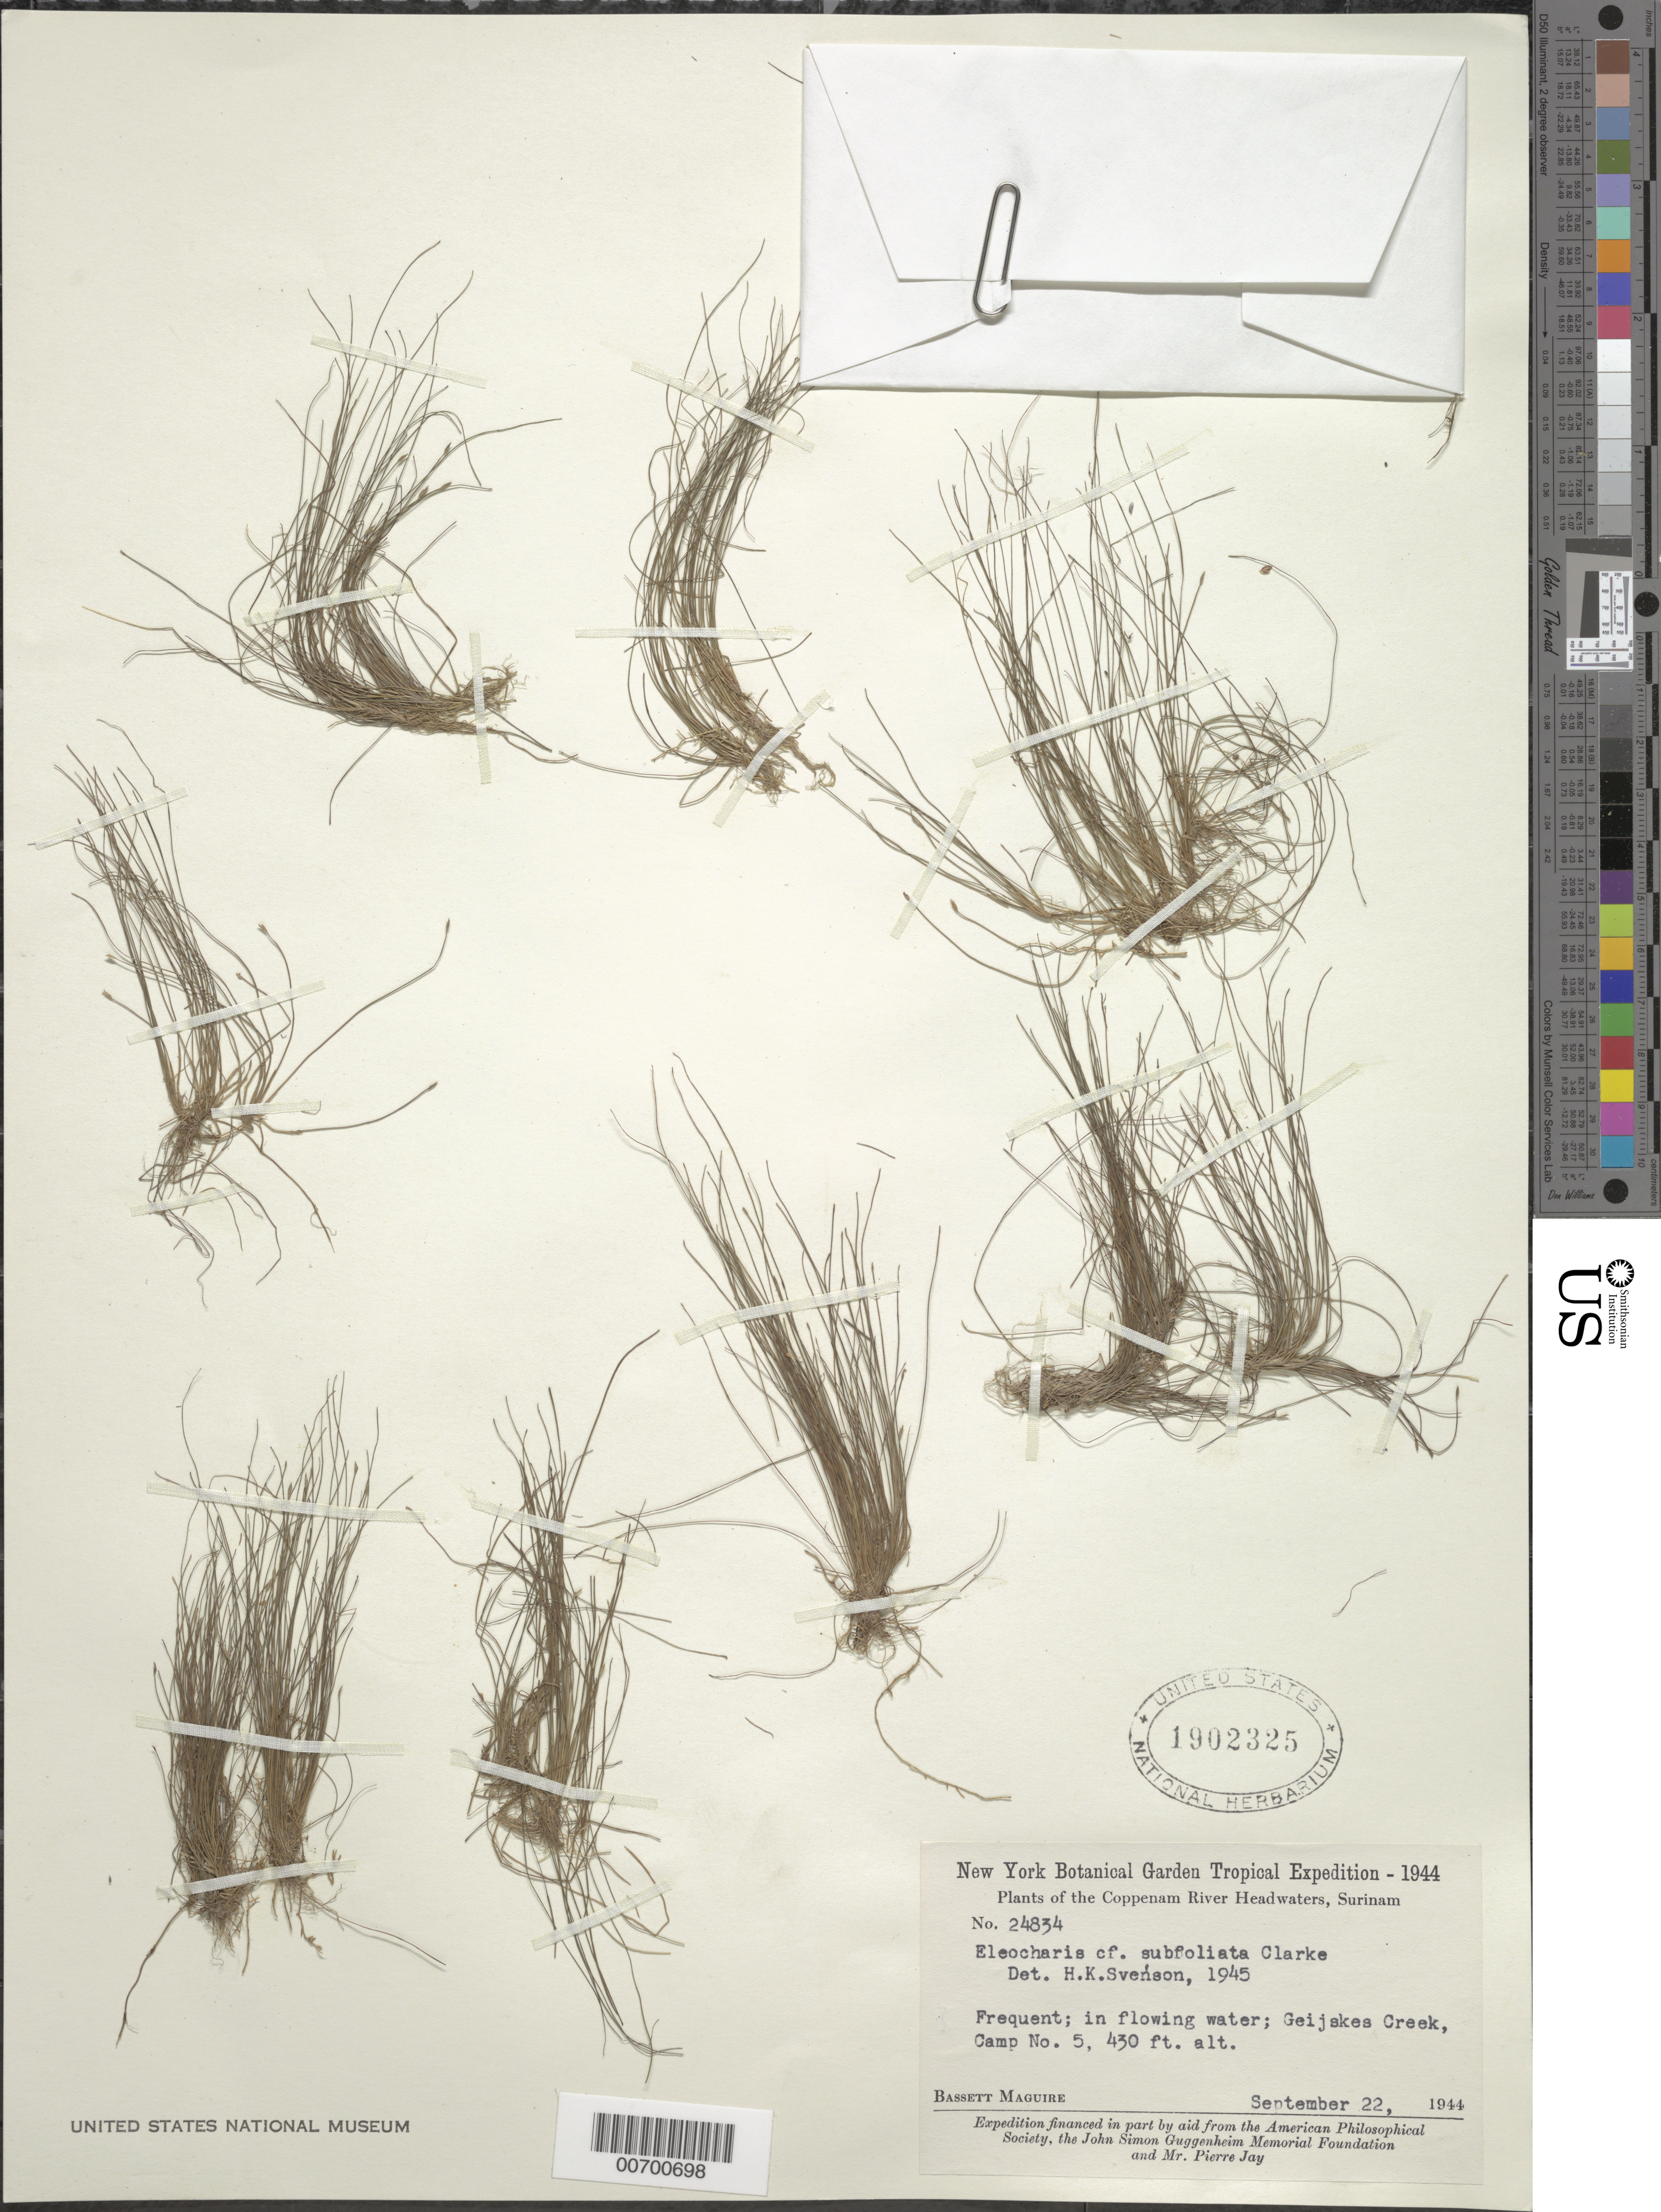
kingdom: Plantae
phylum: Tracheophyta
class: Liliopsida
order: Poales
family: Cyperaceae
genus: Eleocharis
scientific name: Eleocharis subfoliata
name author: C.B. Clarke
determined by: Svenson, Henry K.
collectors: B. Maguire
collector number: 24834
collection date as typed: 22-Sep-44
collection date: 1944-09-22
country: Suriname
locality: Coppenam River headwaters; Geijskes Creek, vic of Black Water Camp (V), km17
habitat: In flowing water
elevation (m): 131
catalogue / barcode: US 1902325